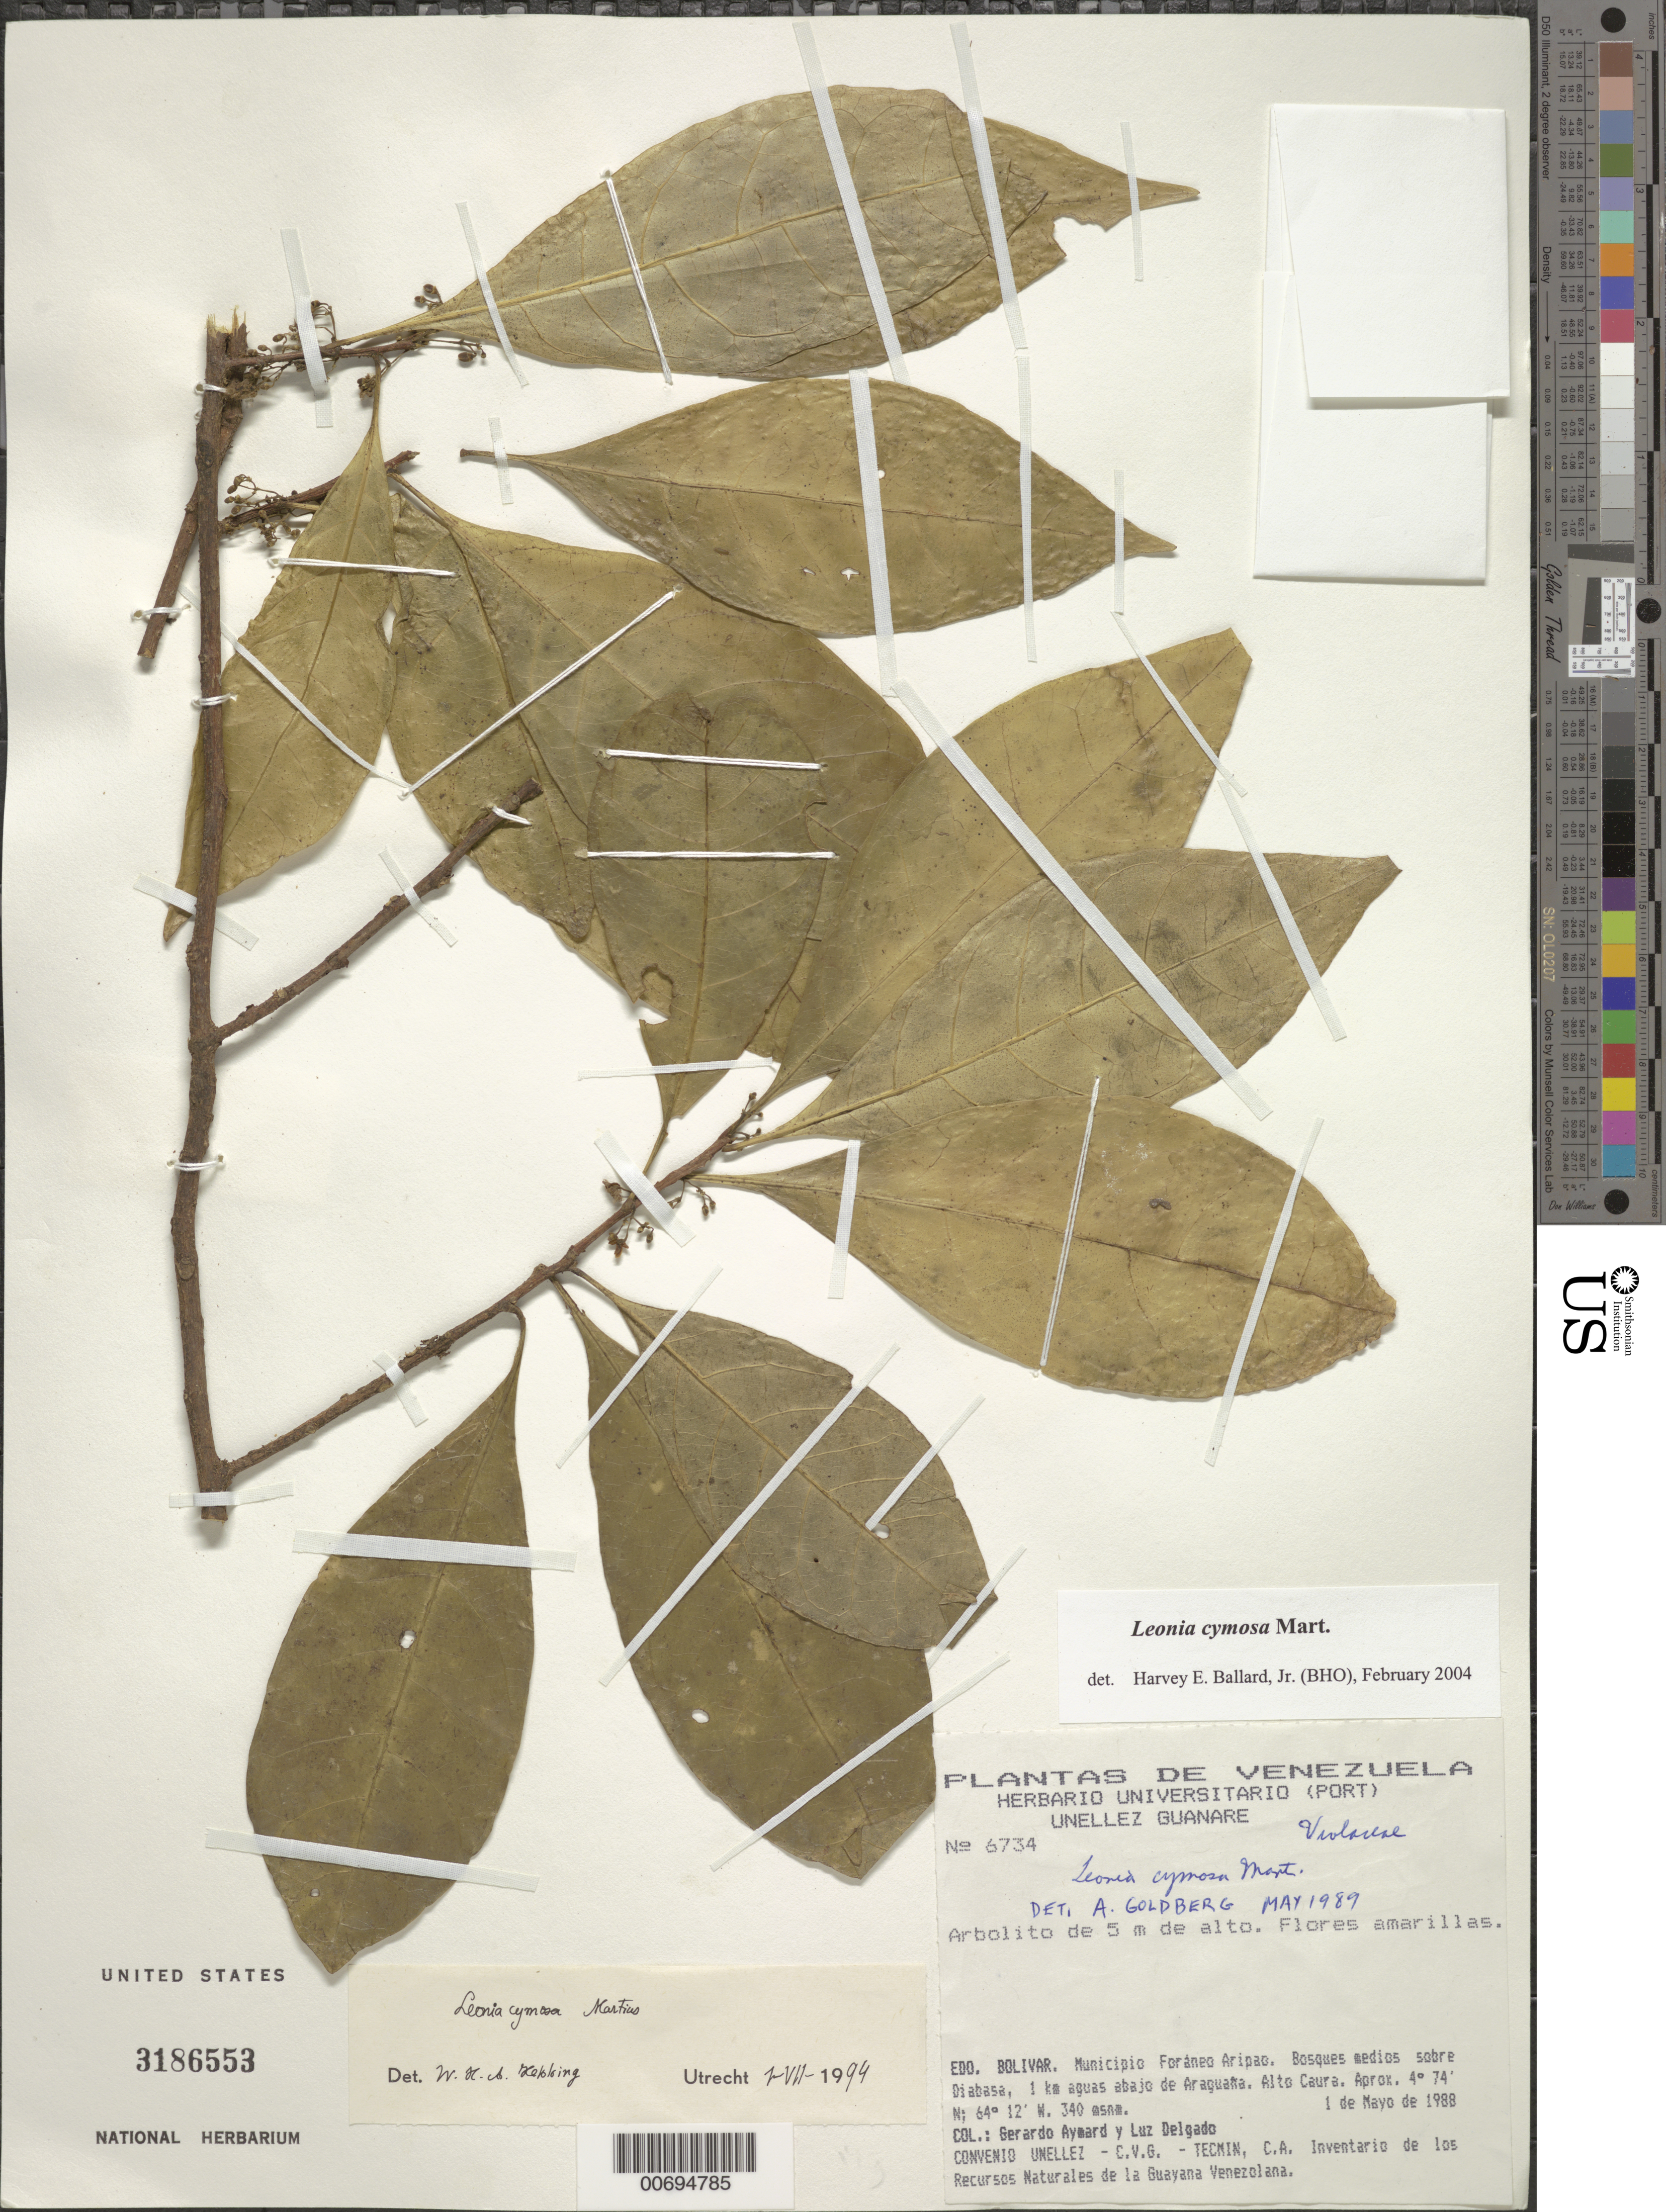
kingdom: Plantae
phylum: Tracheophyta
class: Magnoliopsida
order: Malpighiales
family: Violaceae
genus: Leonia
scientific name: Leonia cymosa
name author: Mart.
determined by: Ballard, Harvey E.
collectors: G. A. Aymard & L. Delgado V.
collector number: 6734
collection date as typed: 1-May-88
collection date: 1988-05-01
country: Venezuela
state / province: Bolívar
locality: Mun. Foraneo Aripao, Alto Río Caura, near Diabasa, 1 km from Araguana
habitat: Forest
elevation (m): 340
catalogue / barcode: US 3186553